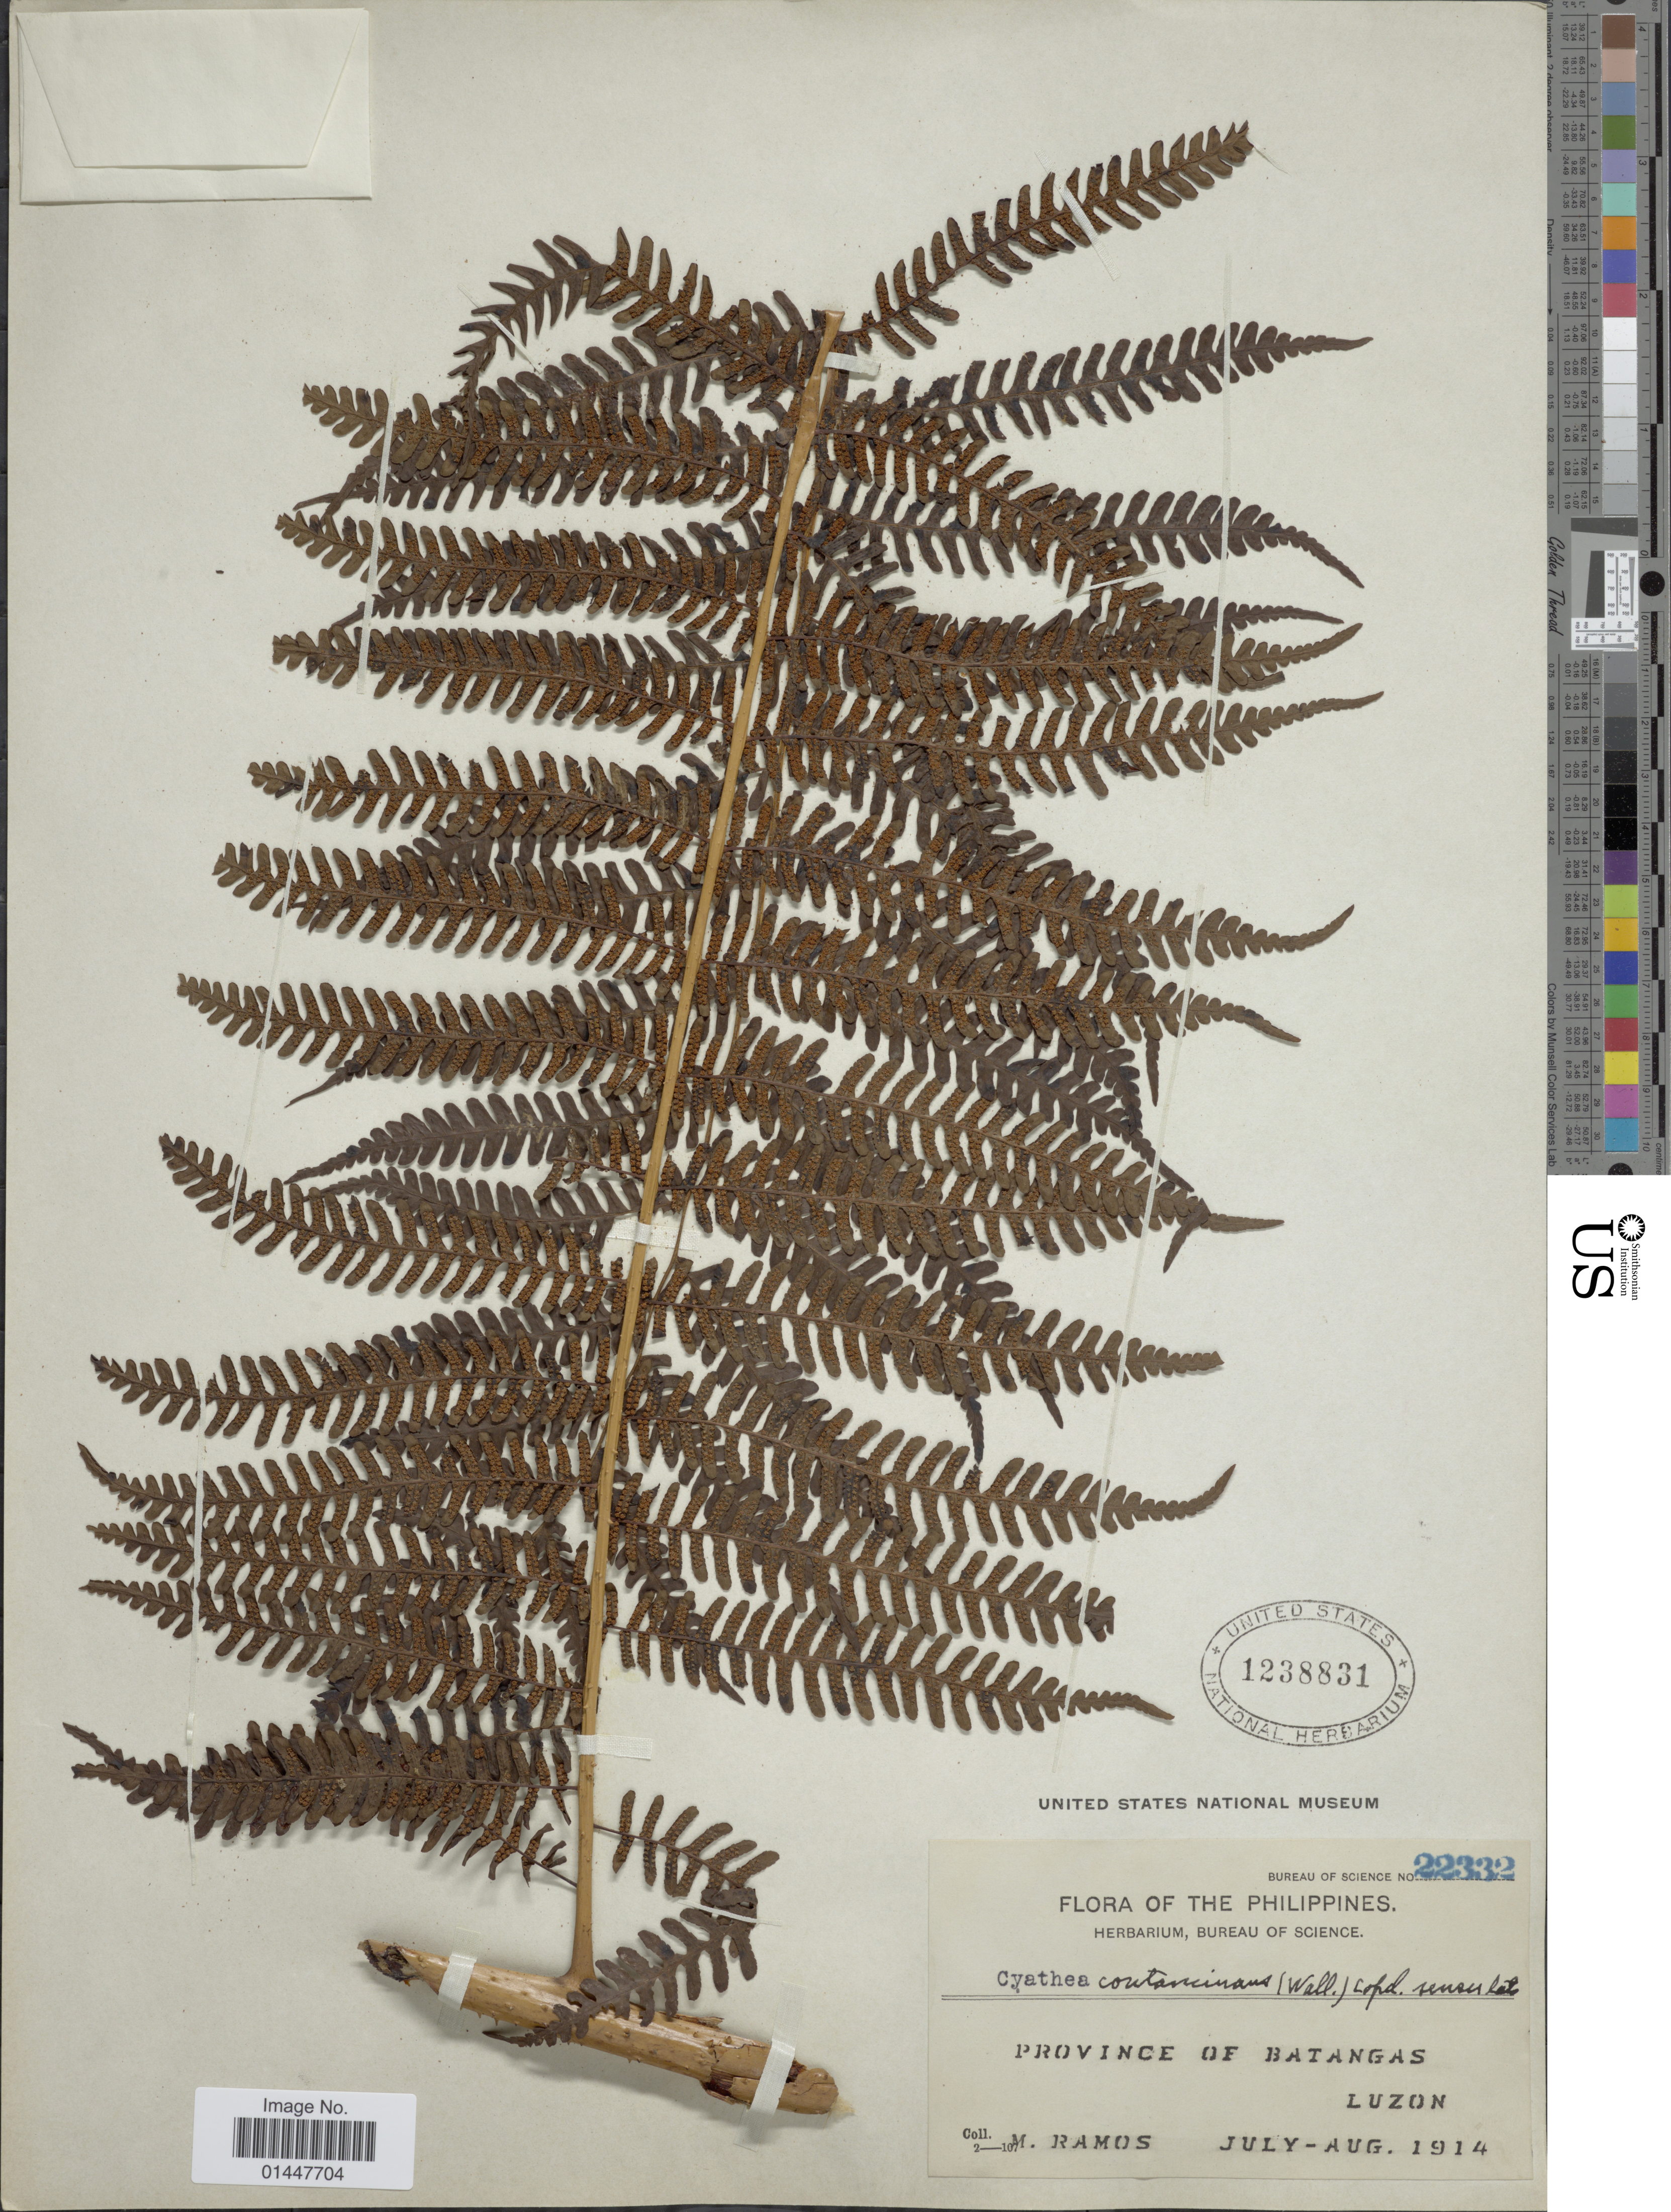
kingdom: Plantae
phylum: Tracheophyta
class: Polypodiopsida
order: Cyatheales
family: Cyatheaceae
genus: Sphaeropteris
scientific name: Sphaeropteris glauca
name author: (Blume) R.M. Tryon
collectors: M. Ramos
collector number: Bureau of Science 22332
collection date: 1914-07/1914-08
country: Philippines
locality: Province of Batangas, Luzon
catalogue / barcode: US 1238831